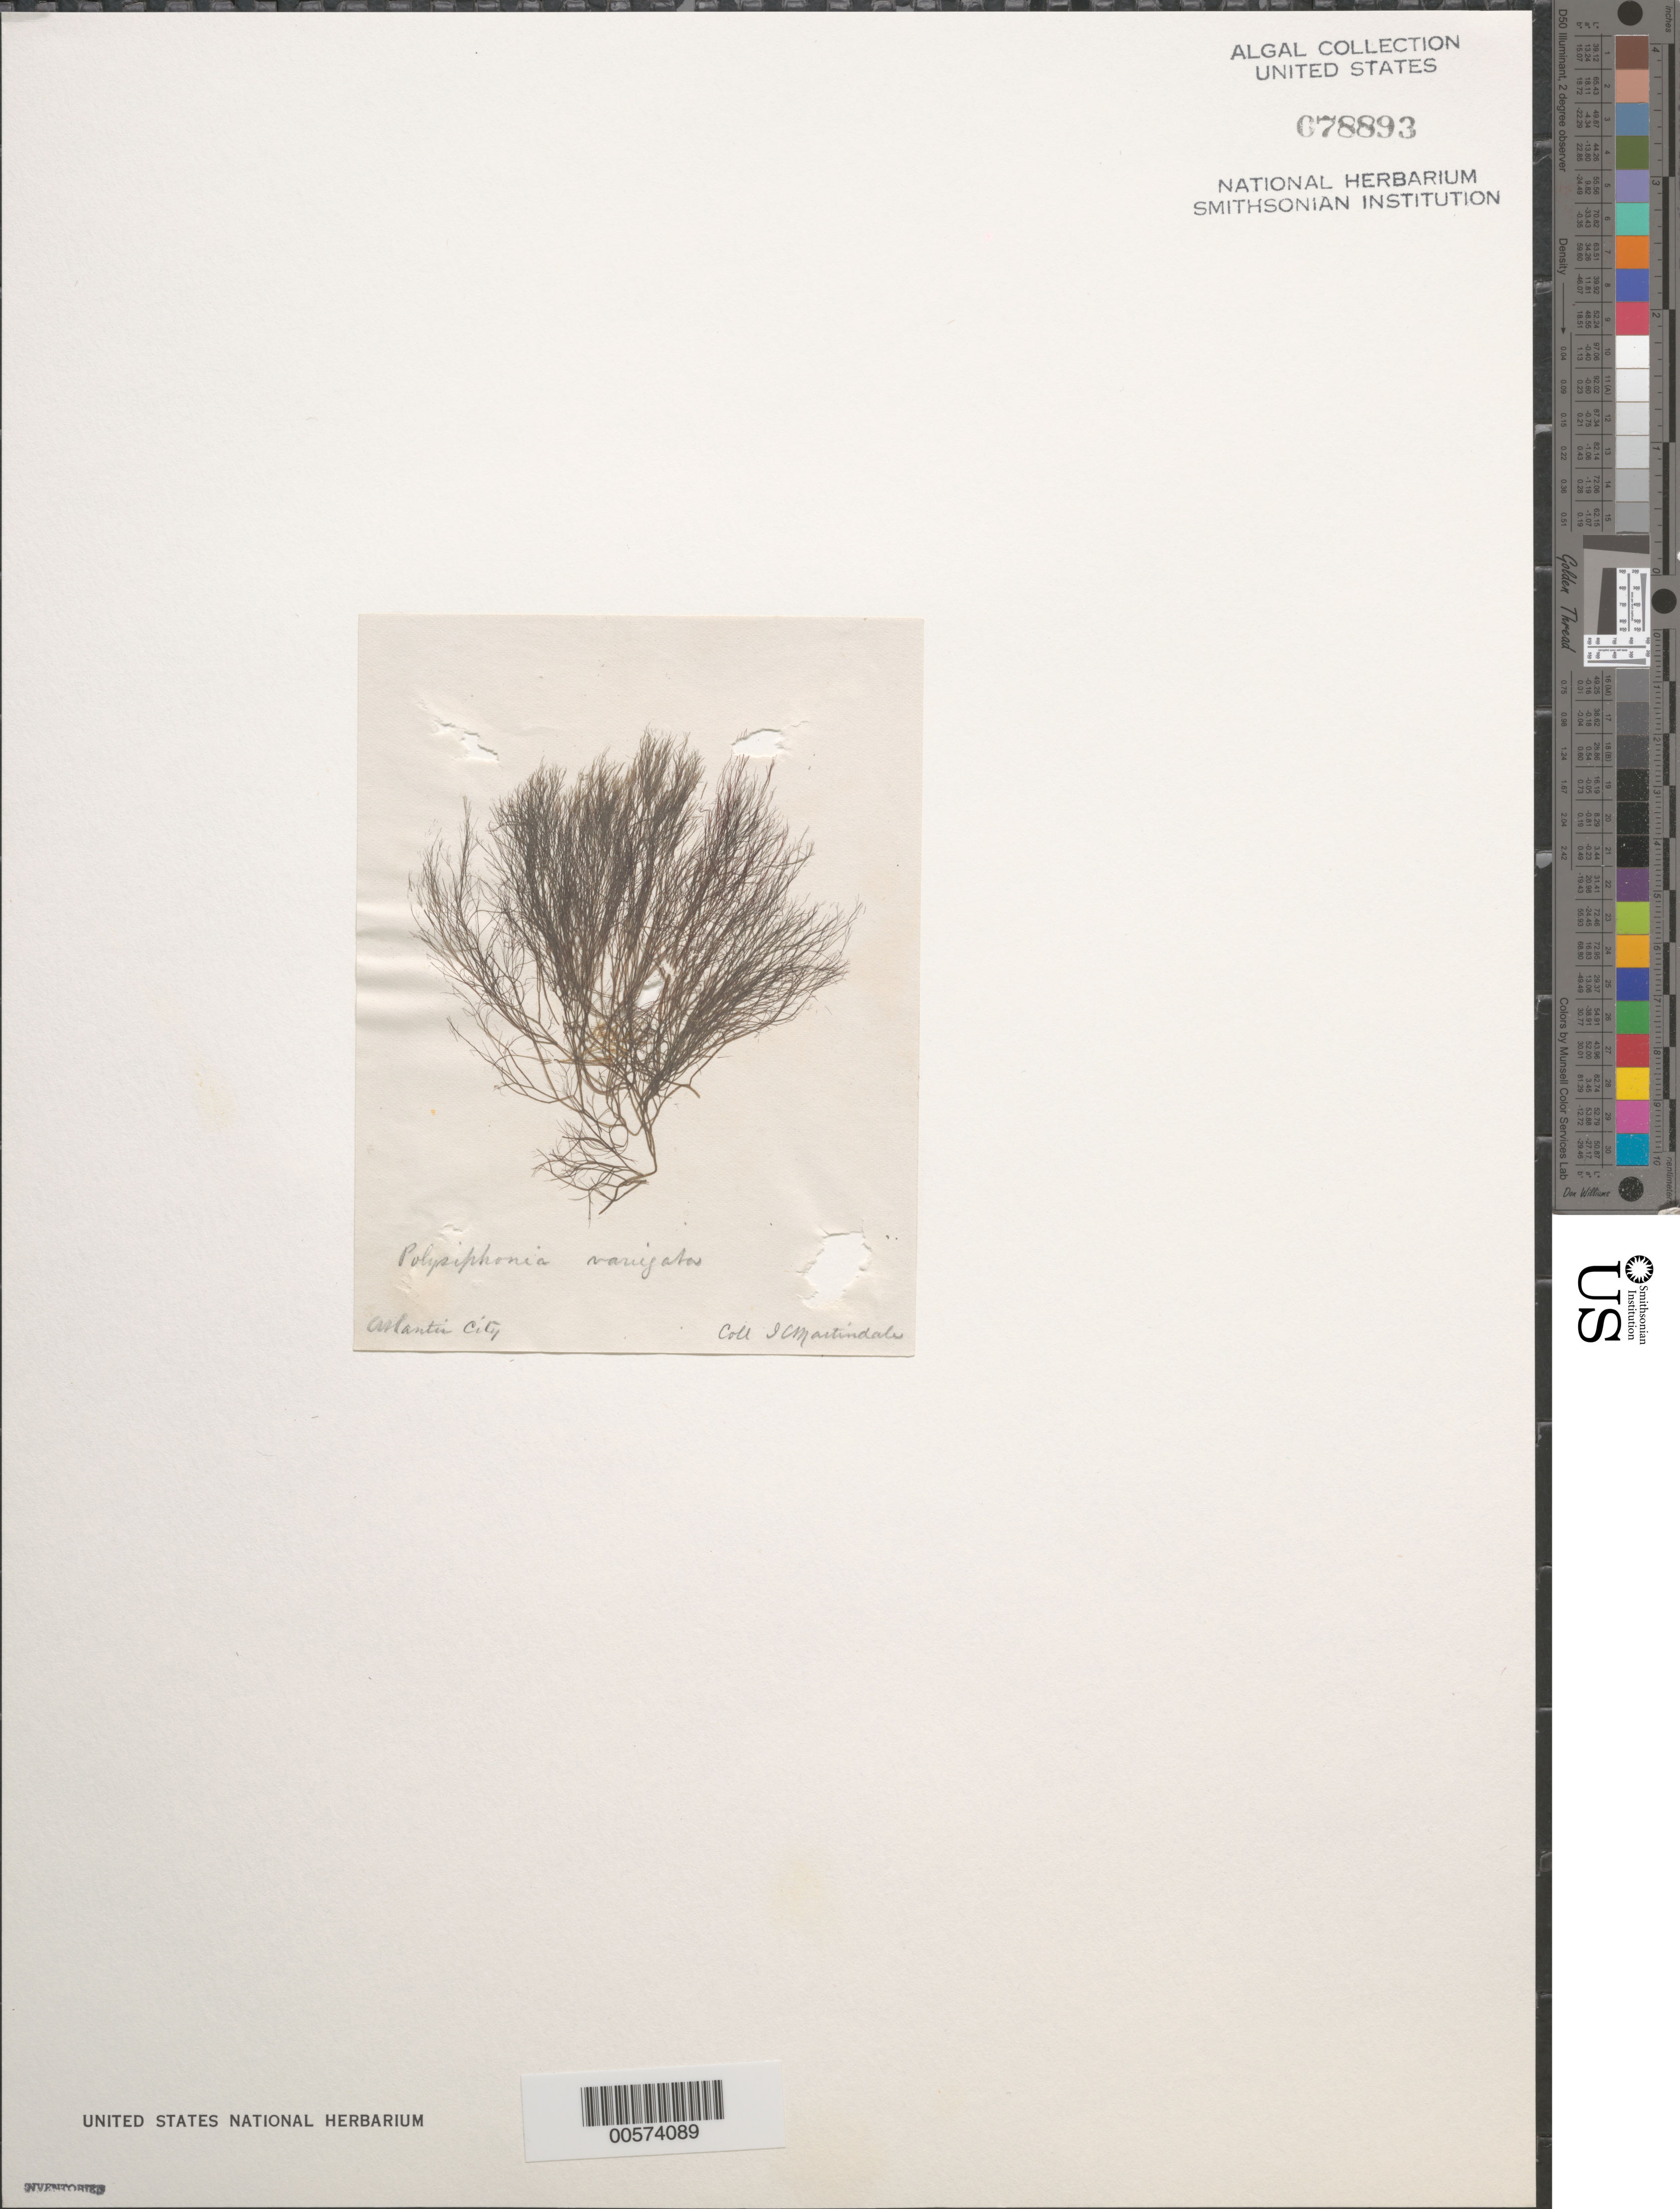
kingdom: Plantae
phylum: Rhodophyta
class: Florideophyceae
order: Ceramiales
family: Rhodomelaceae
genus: Carradoriella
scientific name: Carradoriella denudata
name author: (Dillwyn) Savoie & G.W. Saunders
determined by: Algae name updating Project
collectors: I. C. Martindale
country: United States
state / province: New Jersey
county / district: Atlantic County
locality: Atlantic City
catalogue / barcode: US 78893